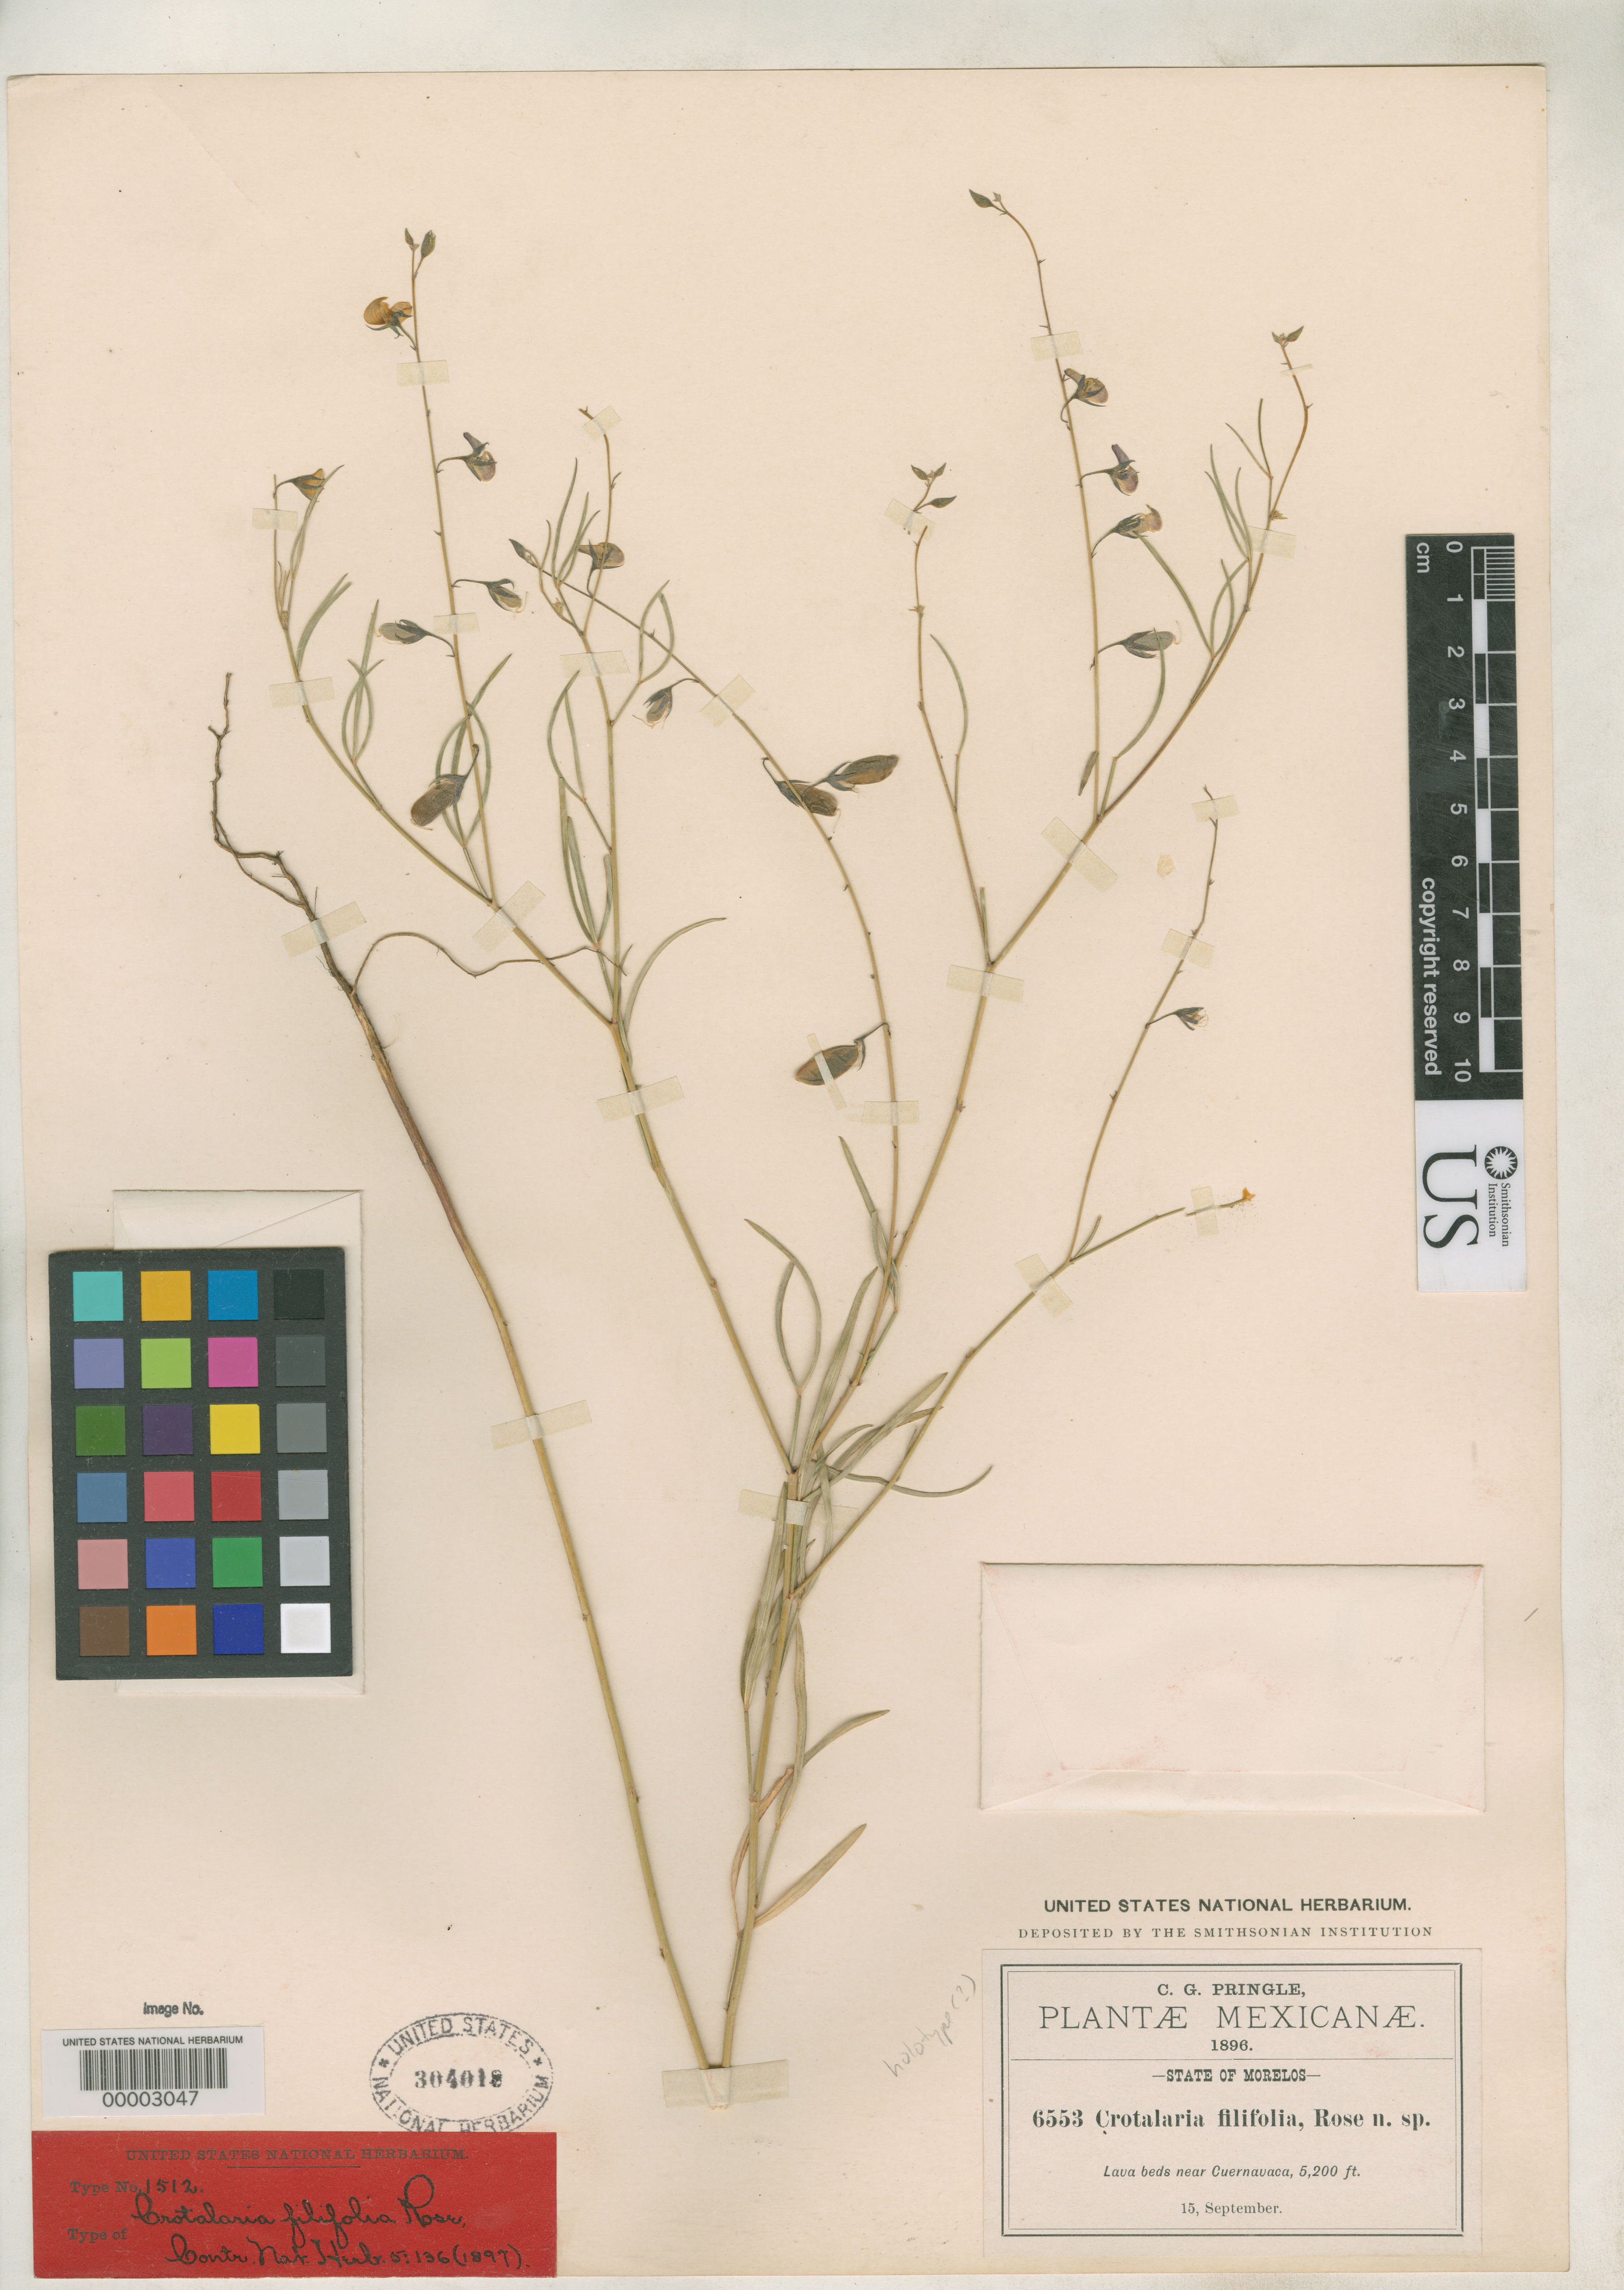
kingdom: Plantae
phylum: Tracheophyta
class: Magnoliopsida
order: Fabales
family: Fabaceae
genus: Crotalaria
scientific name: Crotalaria filifolia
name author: Rose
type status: Holotype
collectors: C. G. Pringle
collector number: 6553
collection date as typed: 15 Sep 1896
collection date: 1896-09-15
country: Mexico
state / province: Morelos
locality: Near Cuernavaca; alt. 5200 ft.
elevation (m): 1585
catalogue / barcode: US 304018